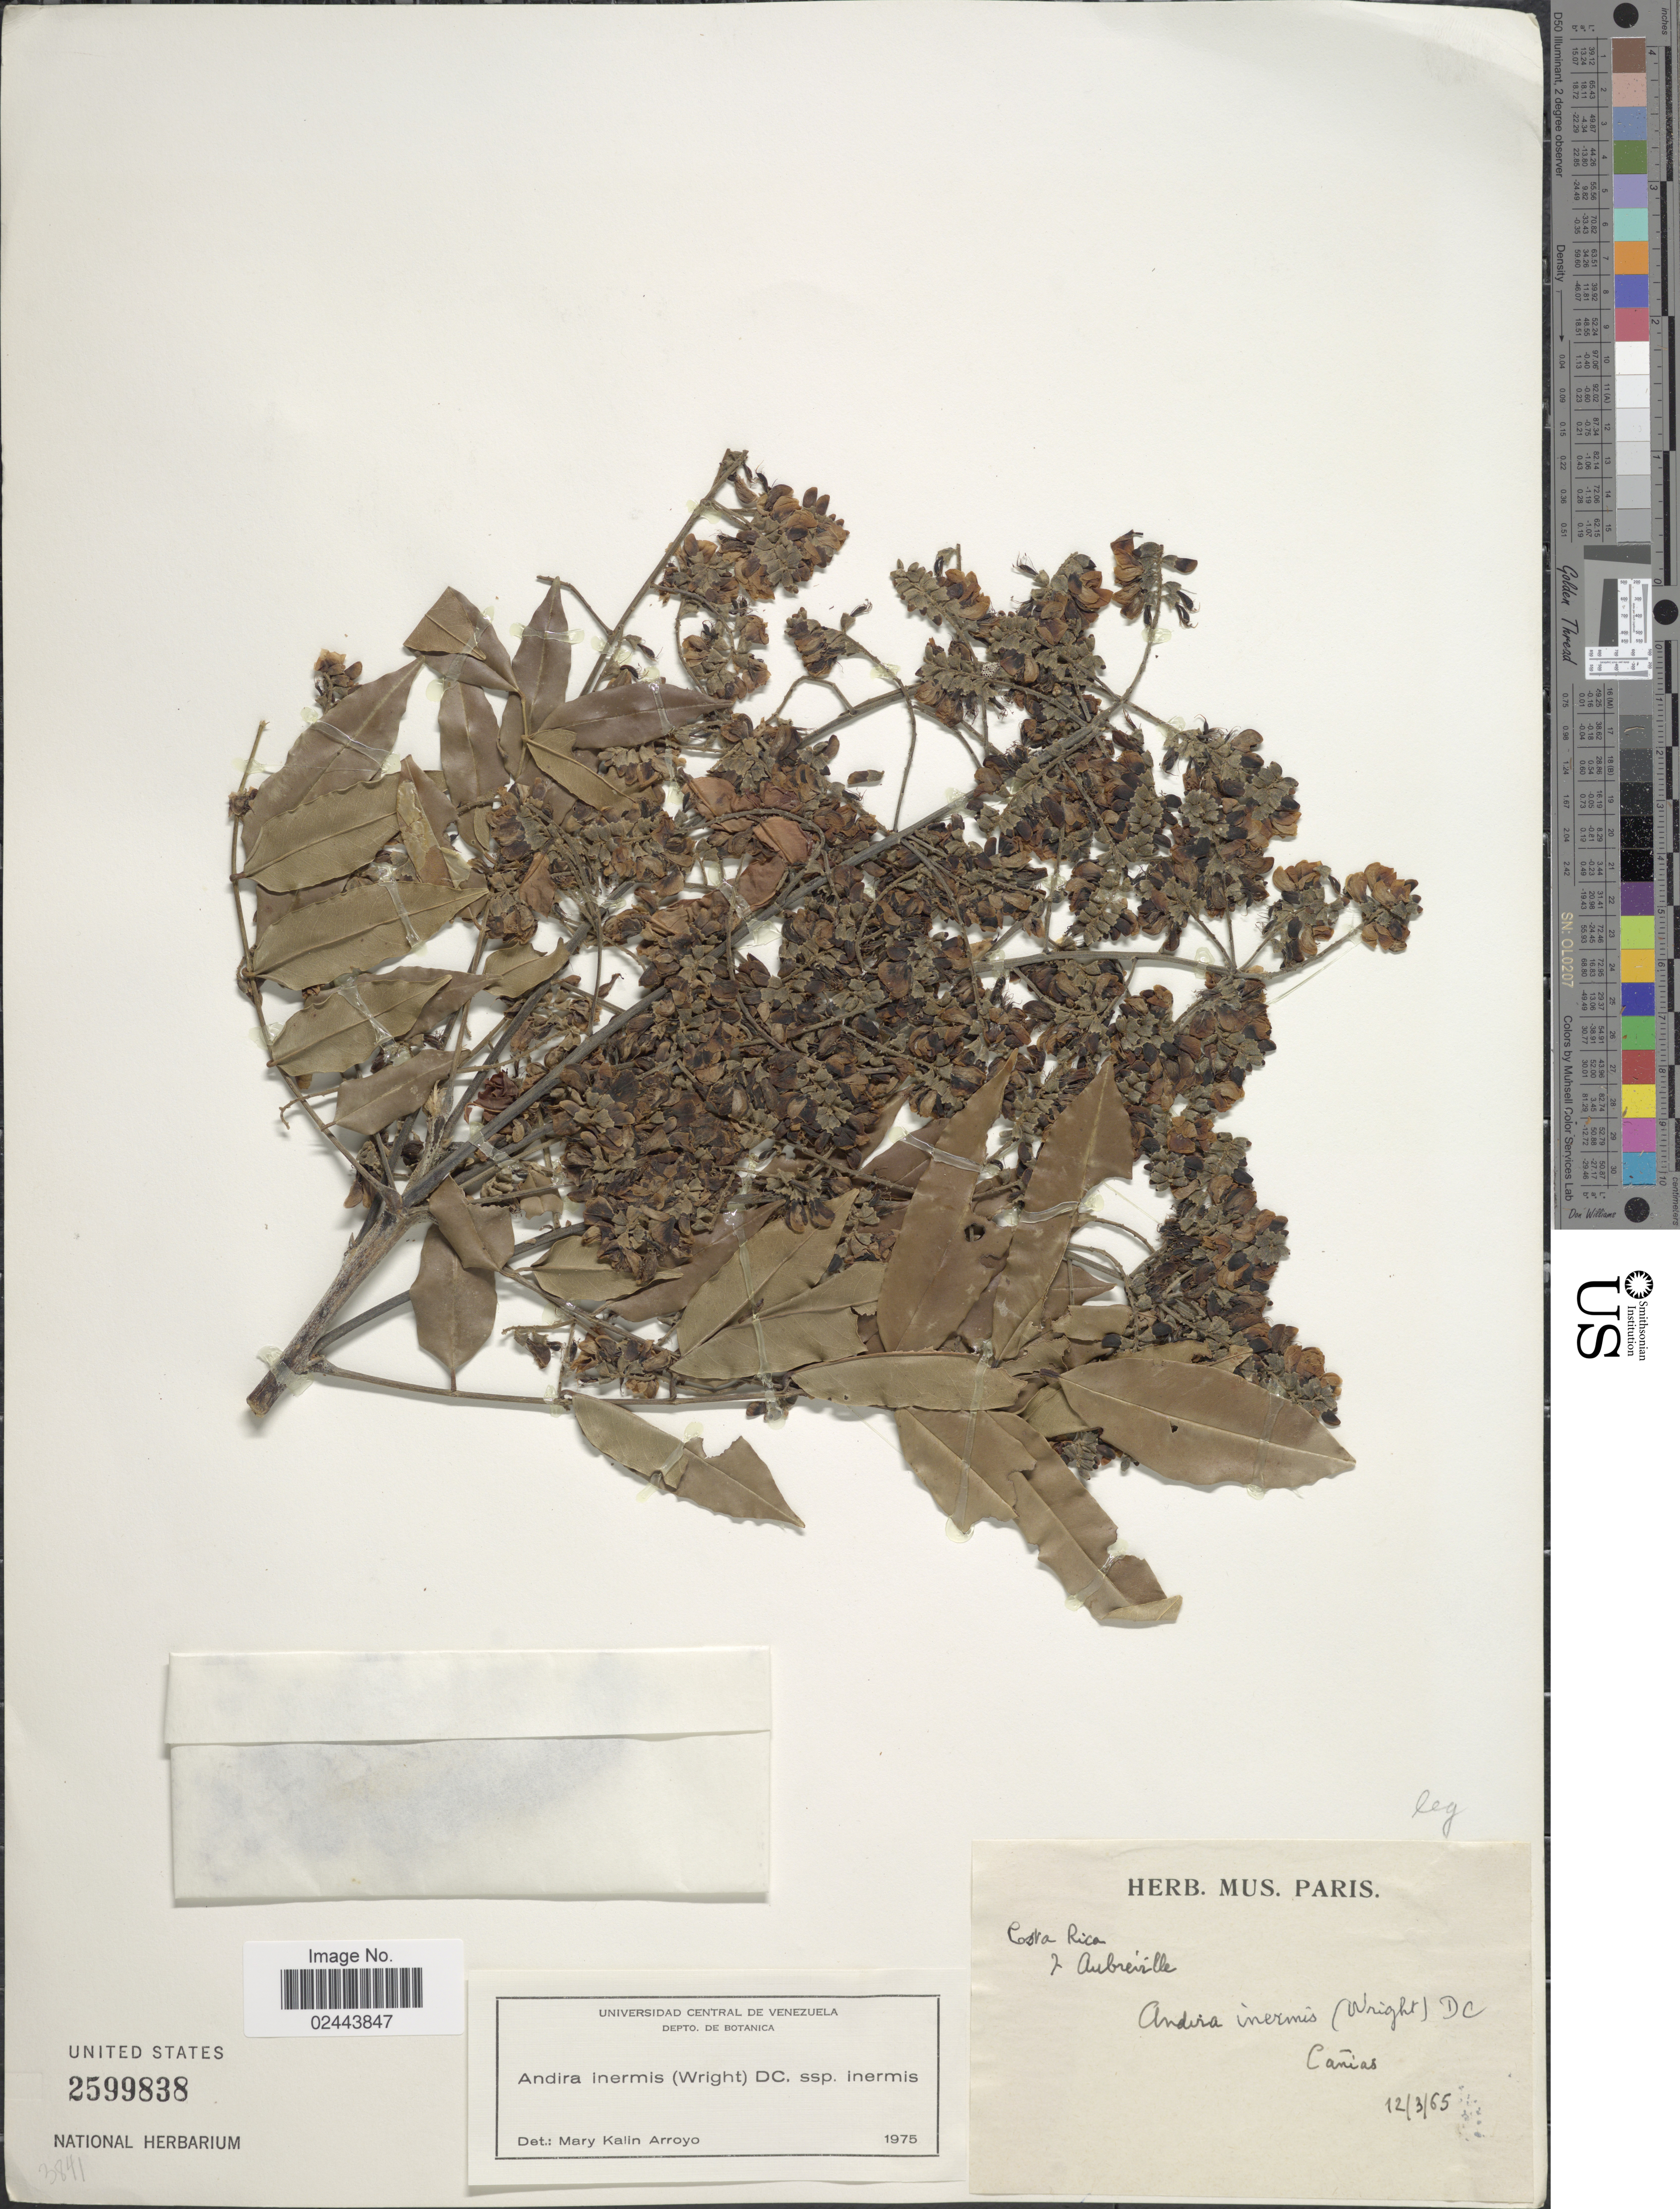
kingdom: Plantae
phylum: Tracheophyta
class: Magnoliopsida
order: Fabales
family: Fabaceae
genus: Andira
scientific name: Andira inermis subsp. inermis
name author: (W. Wright) Kunth ex DC.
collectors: Aubréville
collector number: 7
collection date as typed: Transcribed d/m/y: 12/3/65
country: Costa Rica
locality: Canias.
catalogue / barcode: US 2599838